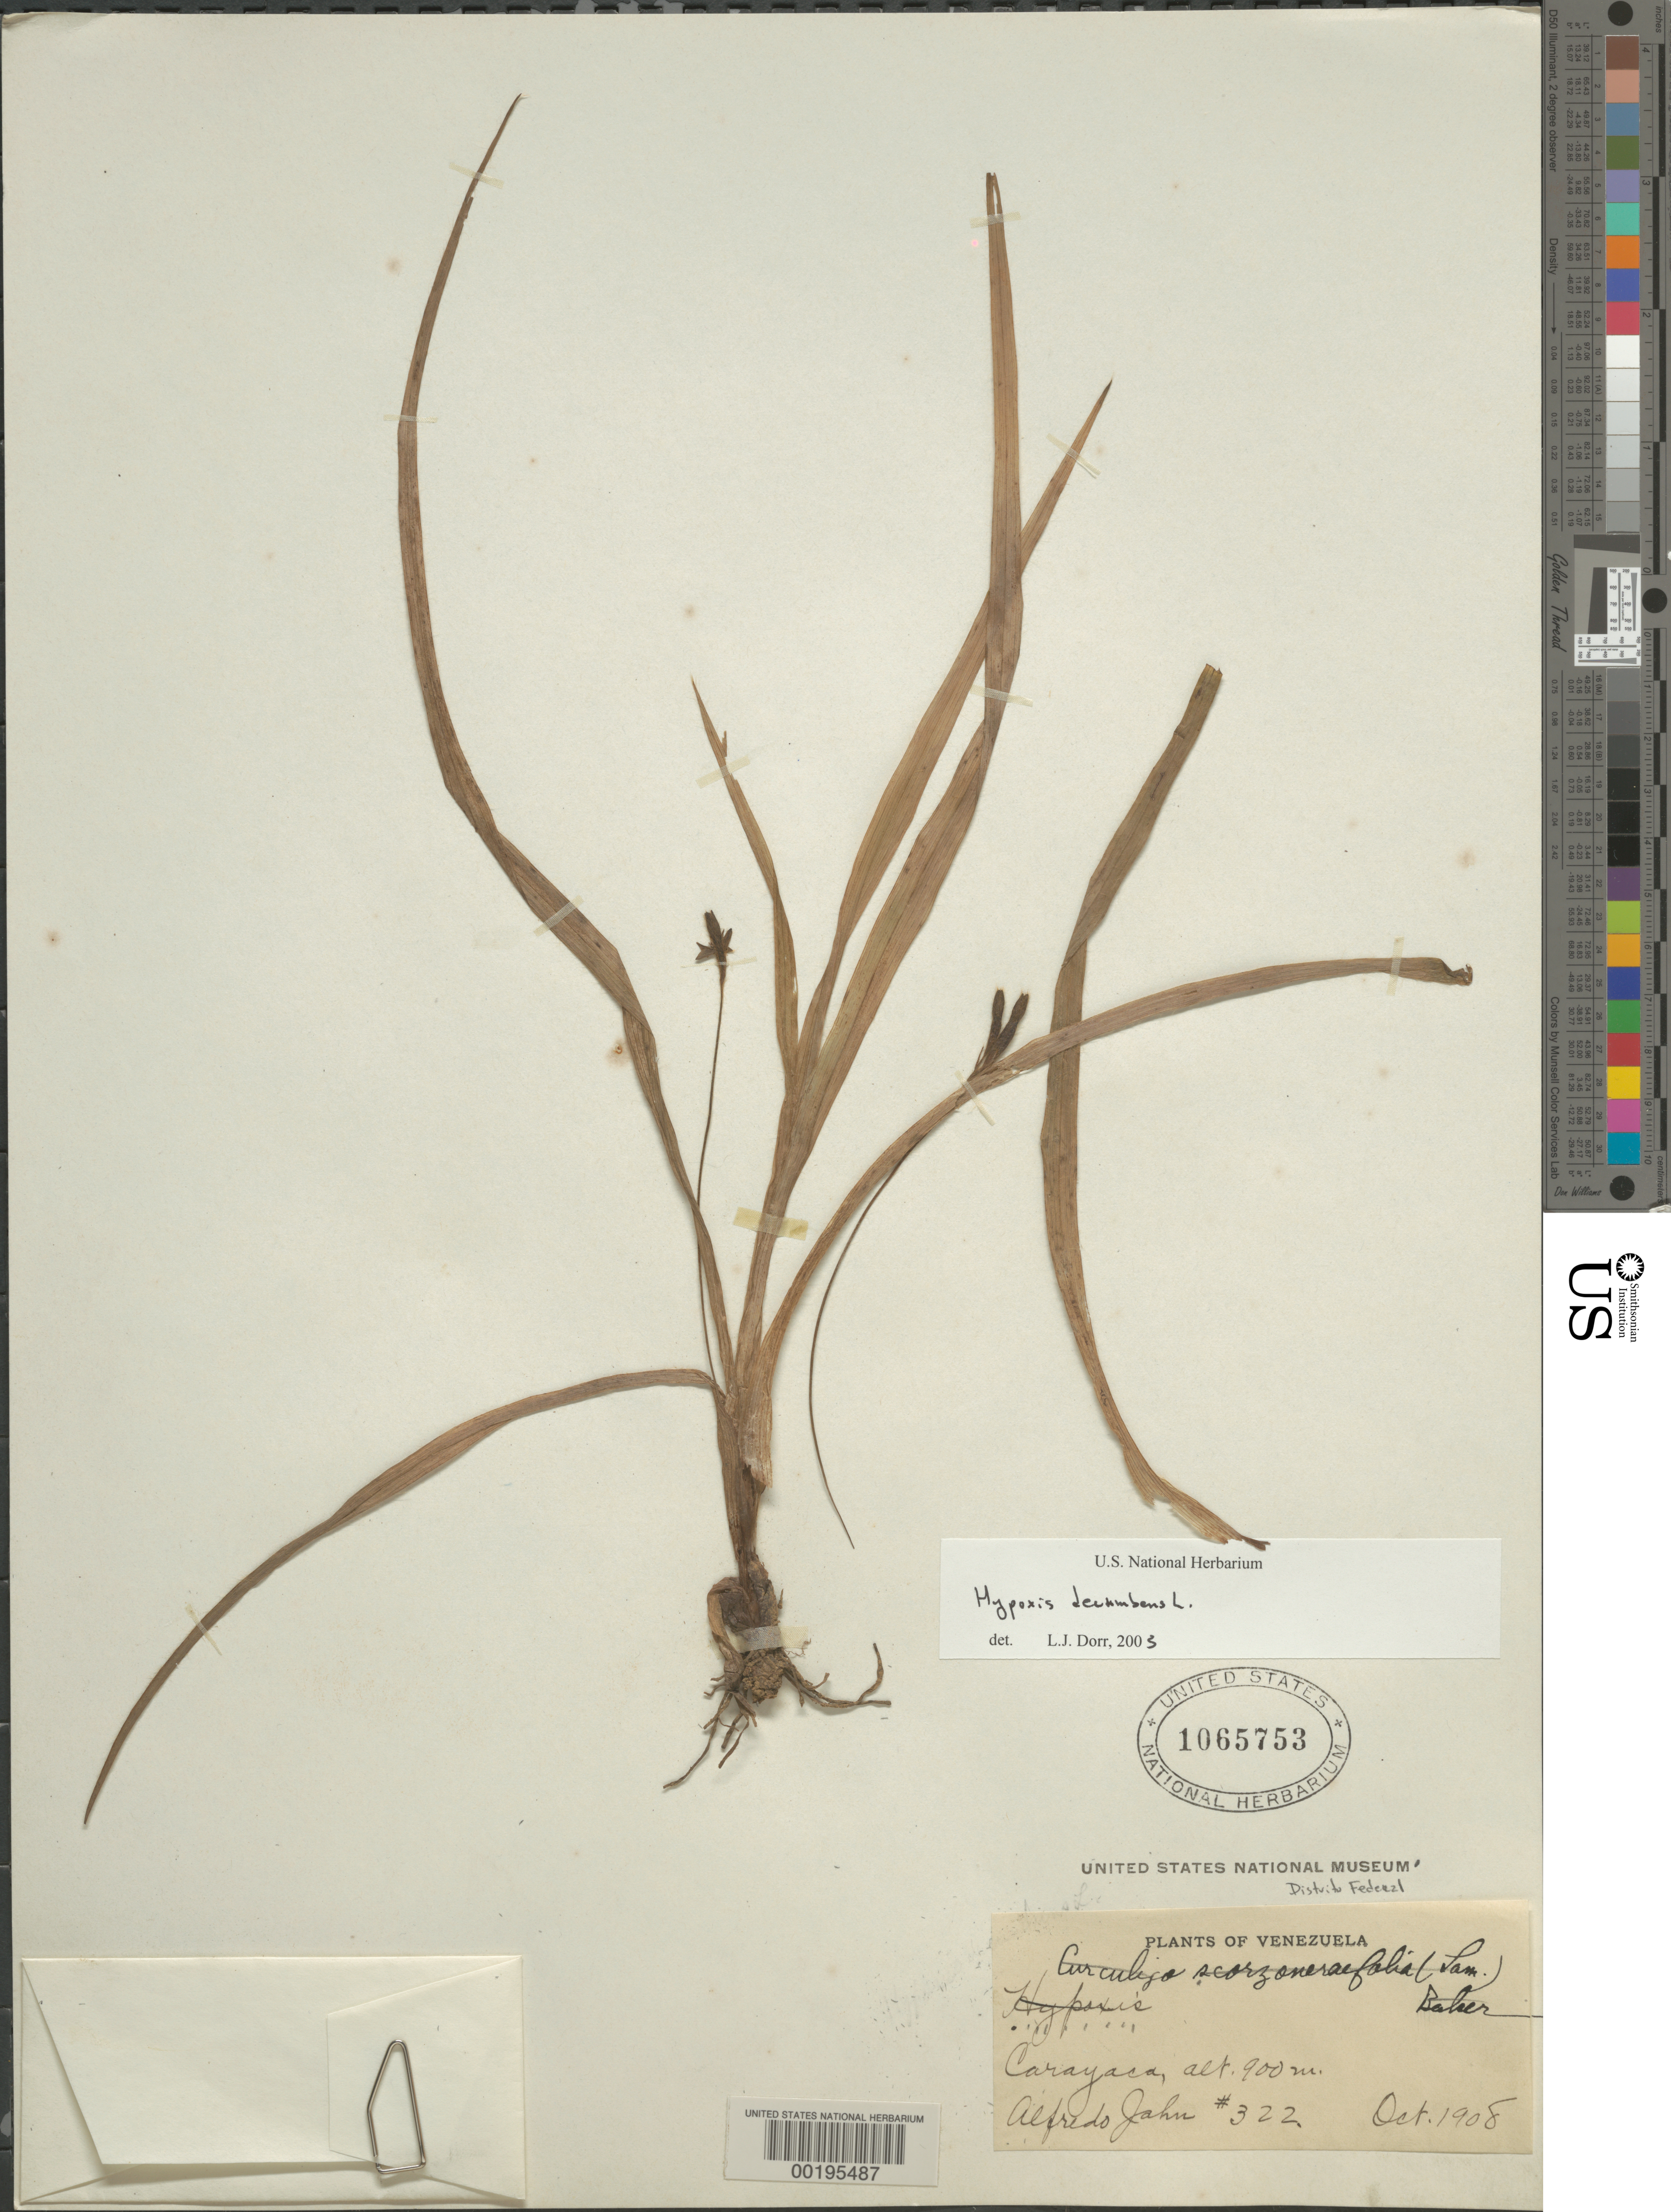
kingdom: Plantae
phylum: Tracheophyta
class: Liliopsida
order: Asparagales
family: Hypoxidaceae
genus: Hypoxis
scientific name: Hypoxis decumbens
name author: L.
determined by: Dorr, L. J., (BOT), Smithsonian Institution - National Museum of Natural History (UNITED STATES)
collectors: A. Jahn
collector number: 322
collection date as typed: Oct 1908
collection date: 1908-10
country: Venezuela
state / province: Distrito Federal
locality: Carayaca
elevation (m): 900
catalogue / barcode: US 1065753